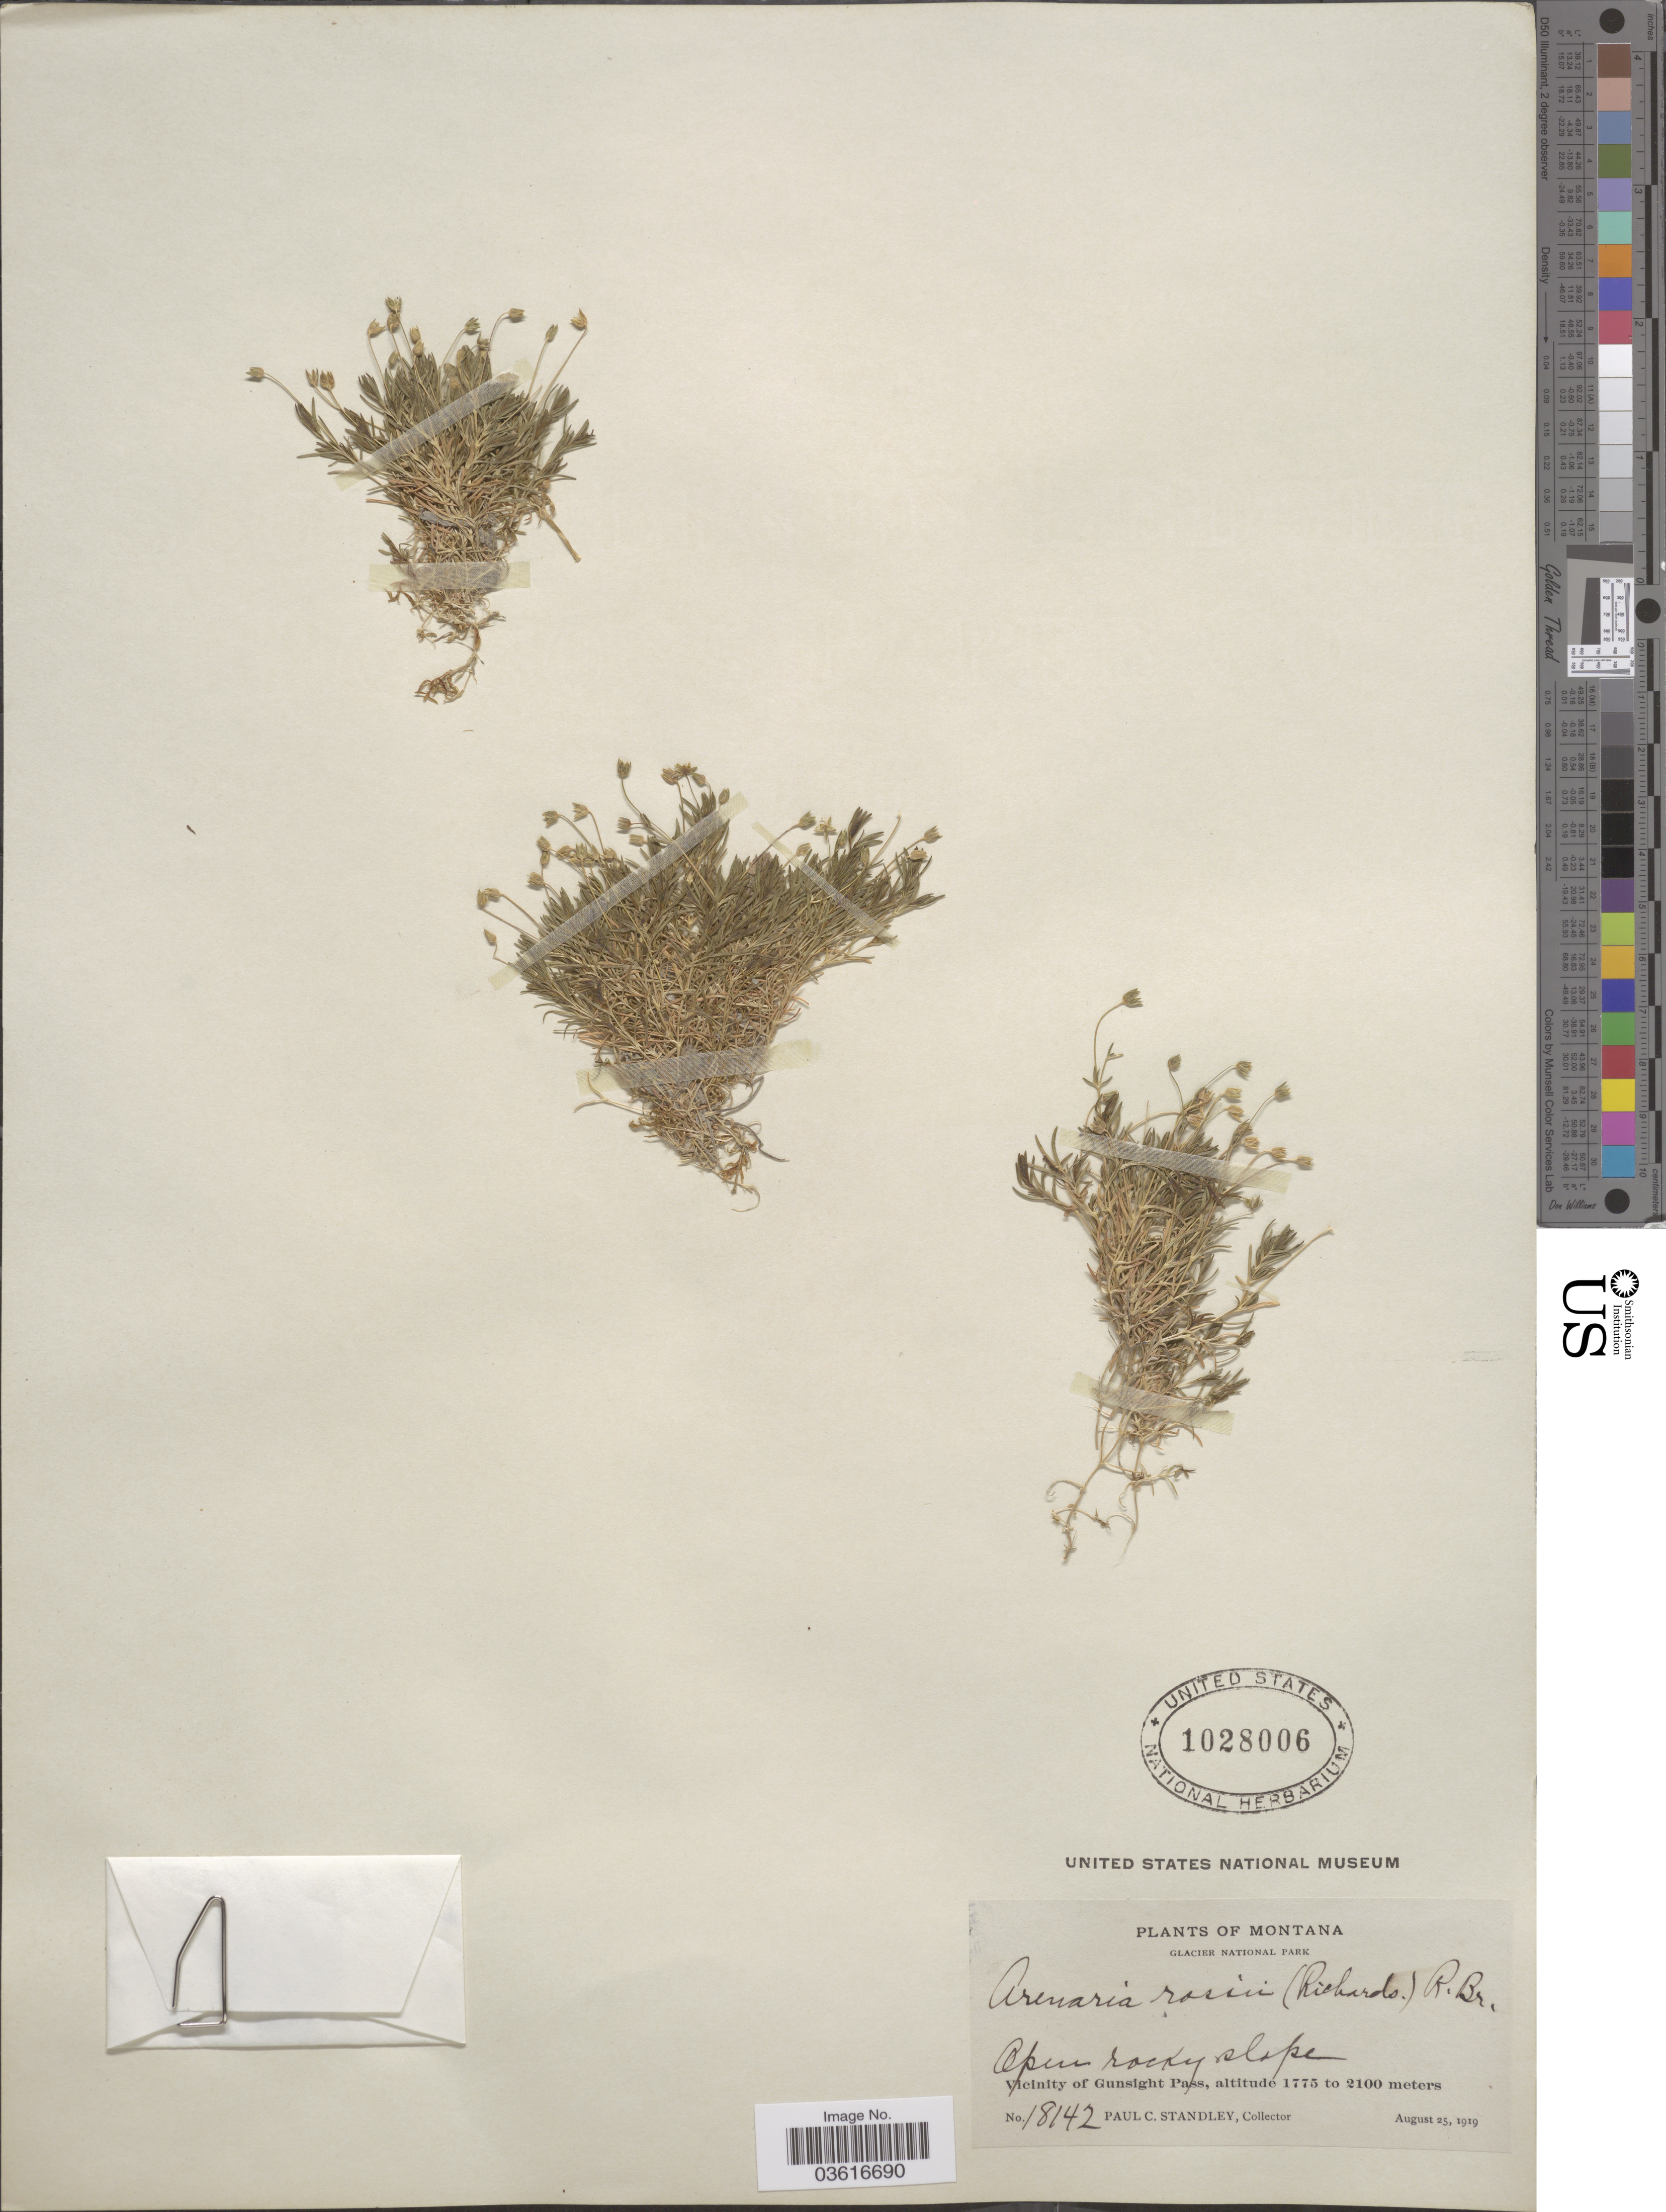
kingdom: Plantae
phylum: Tracheophyta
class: Magnoliopsida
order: Caryophyllales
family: Caryophyllaceae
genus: Minuartia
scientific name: Minuartia rossii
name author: (R. Br. ex Richardson) Graebn.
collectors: P. C. Standley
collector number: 18142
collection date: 1919-08-25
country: United States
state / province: Montana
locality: Glacier National Park. Vicinity of Gunsight Pass.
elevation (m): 1775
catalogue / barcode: US 1028006